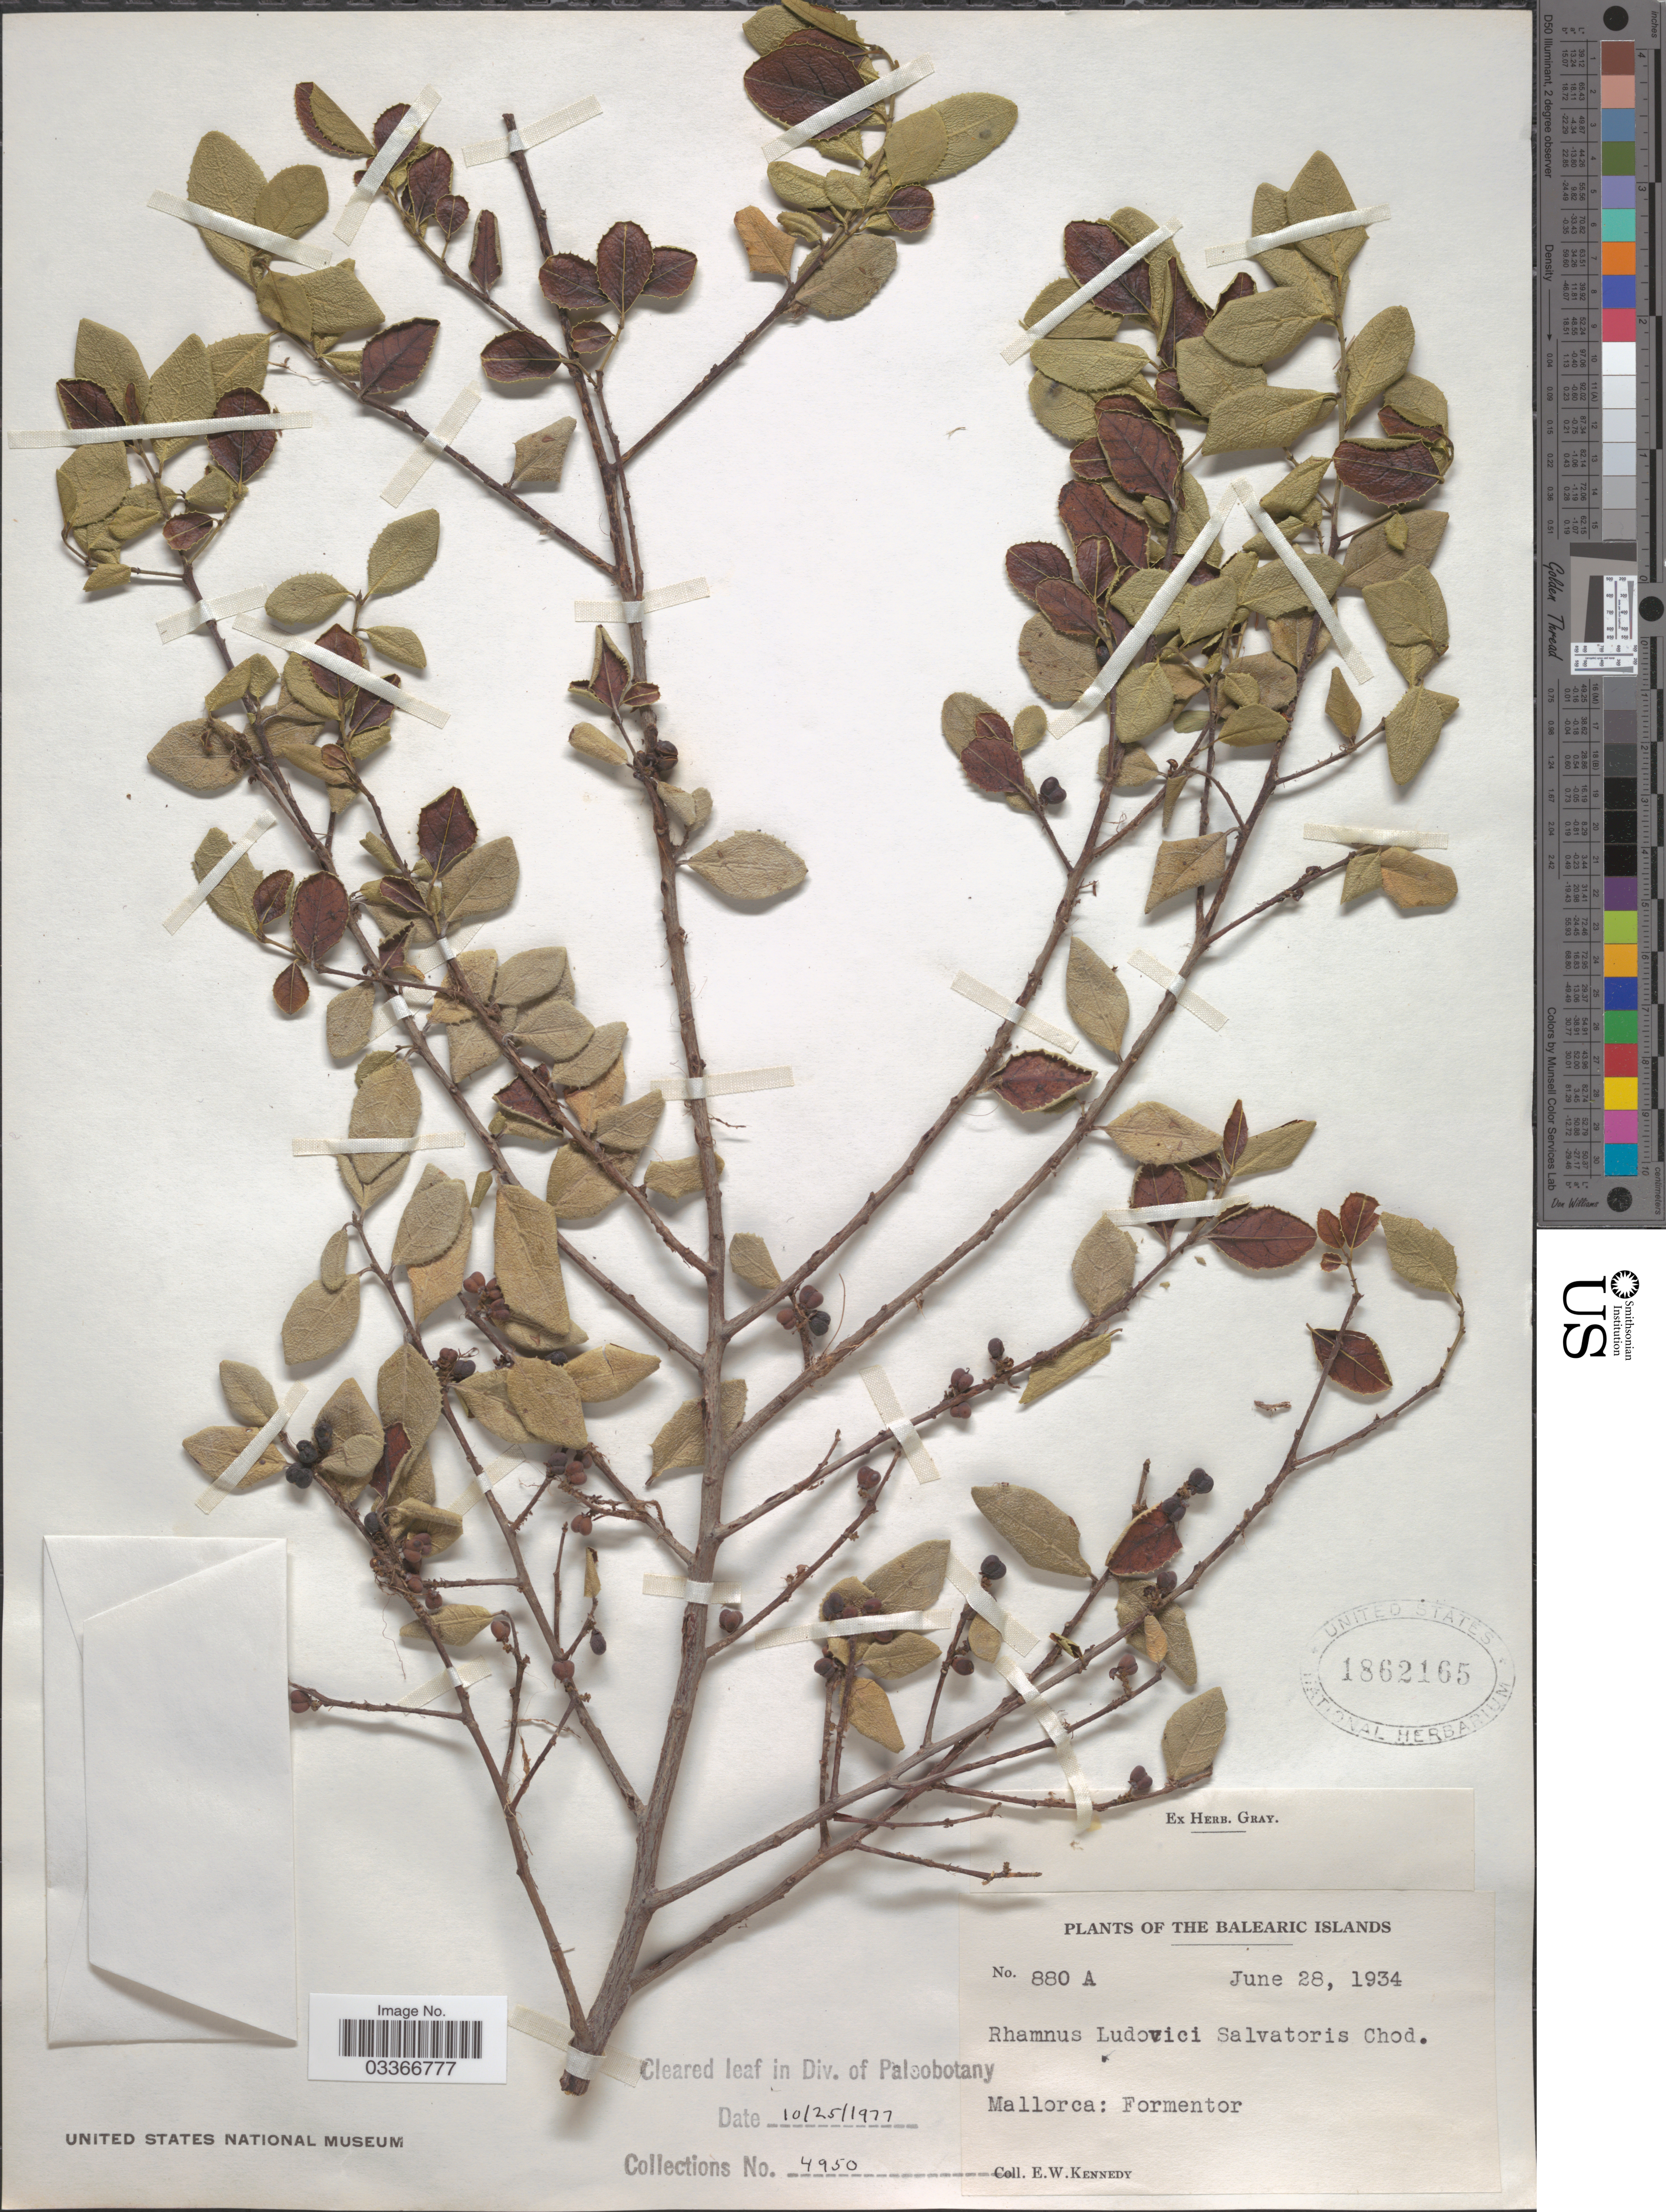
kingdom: Plantae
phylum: Tracheophyta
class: Magnoliopsida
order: Rosales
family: Rhamnaceae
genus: Rhamnus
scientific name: Rhamnus ludovici-salvatoris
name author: Chodat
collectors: E. W. Kennedy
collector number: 880A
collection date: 1934-06-28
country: Spain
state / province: Islas Baleares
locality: The Balearic Islands. Mallorca: Formentor.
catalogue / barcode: US 1862165